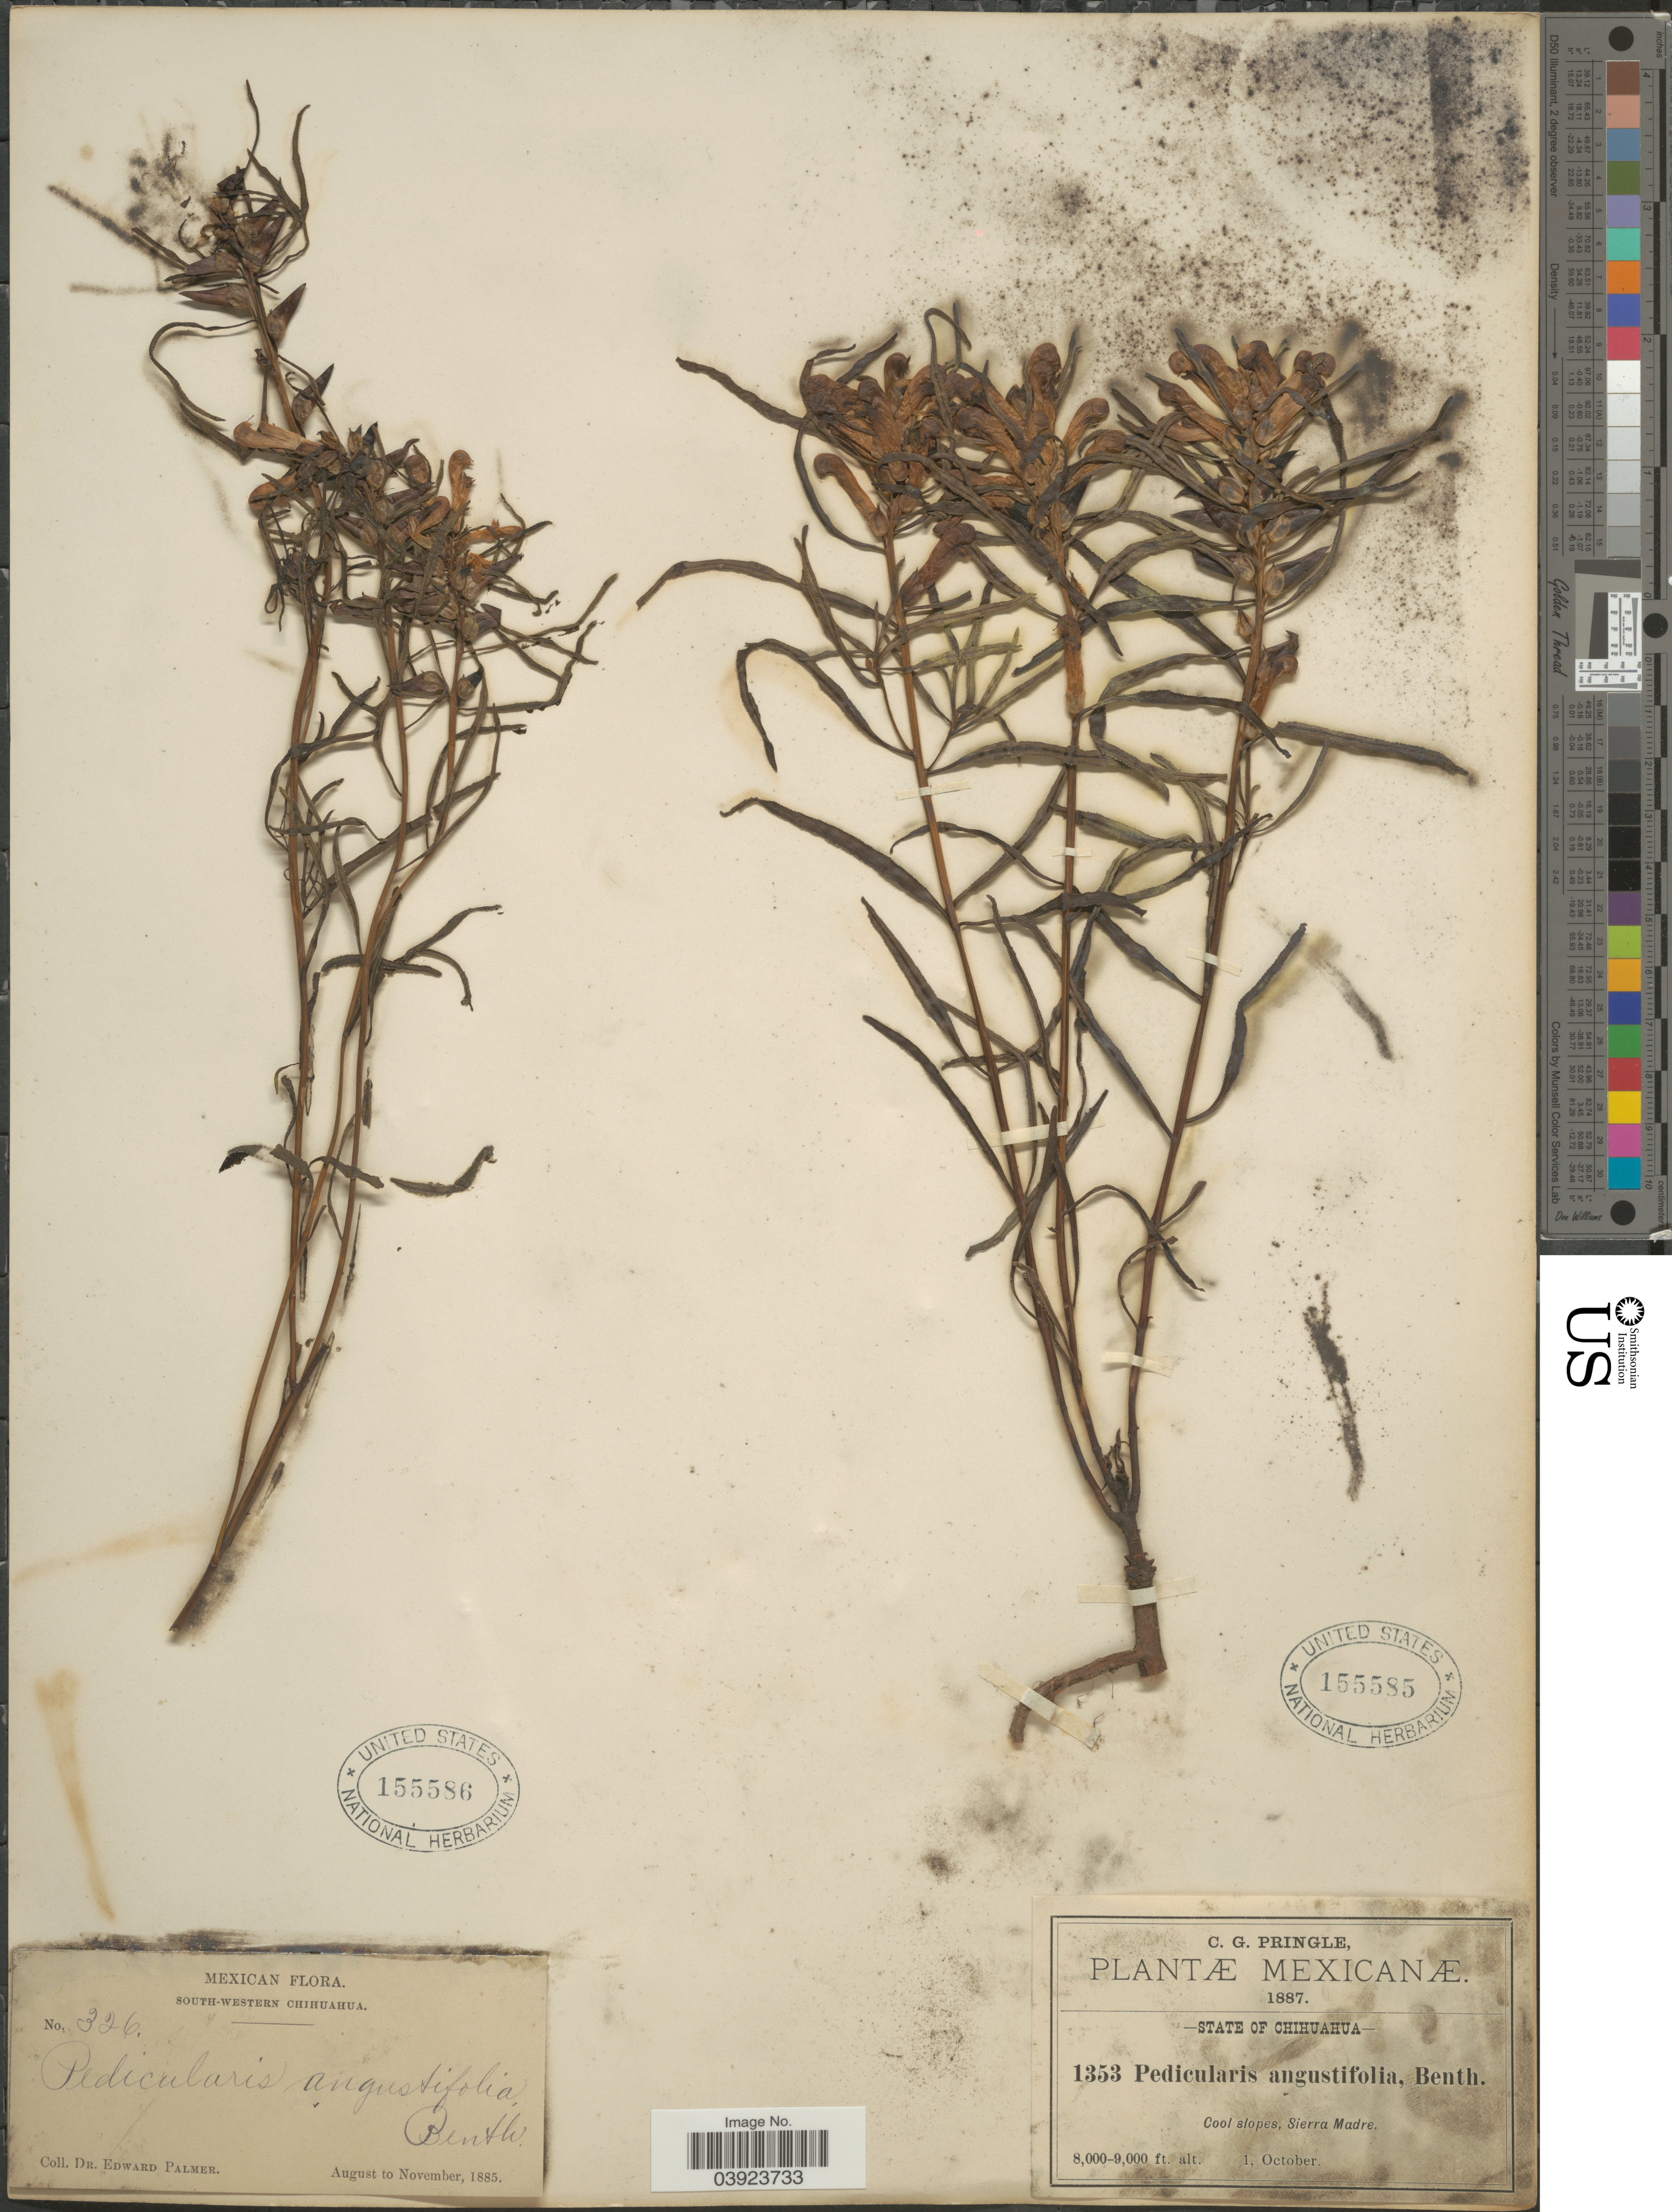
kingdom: Plantae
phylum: Tracheophyta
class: Magnoliopsida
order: Lamiales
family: Orobanchaceae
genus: Pedicularis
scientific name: Pedicularis angustifolia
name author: Benth.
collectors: E. Palmer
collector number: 326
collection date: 1885-08/1885-11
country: Mexico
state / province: Chihuahua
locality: South-Western Chihuahua.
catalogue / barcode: US 155586-2